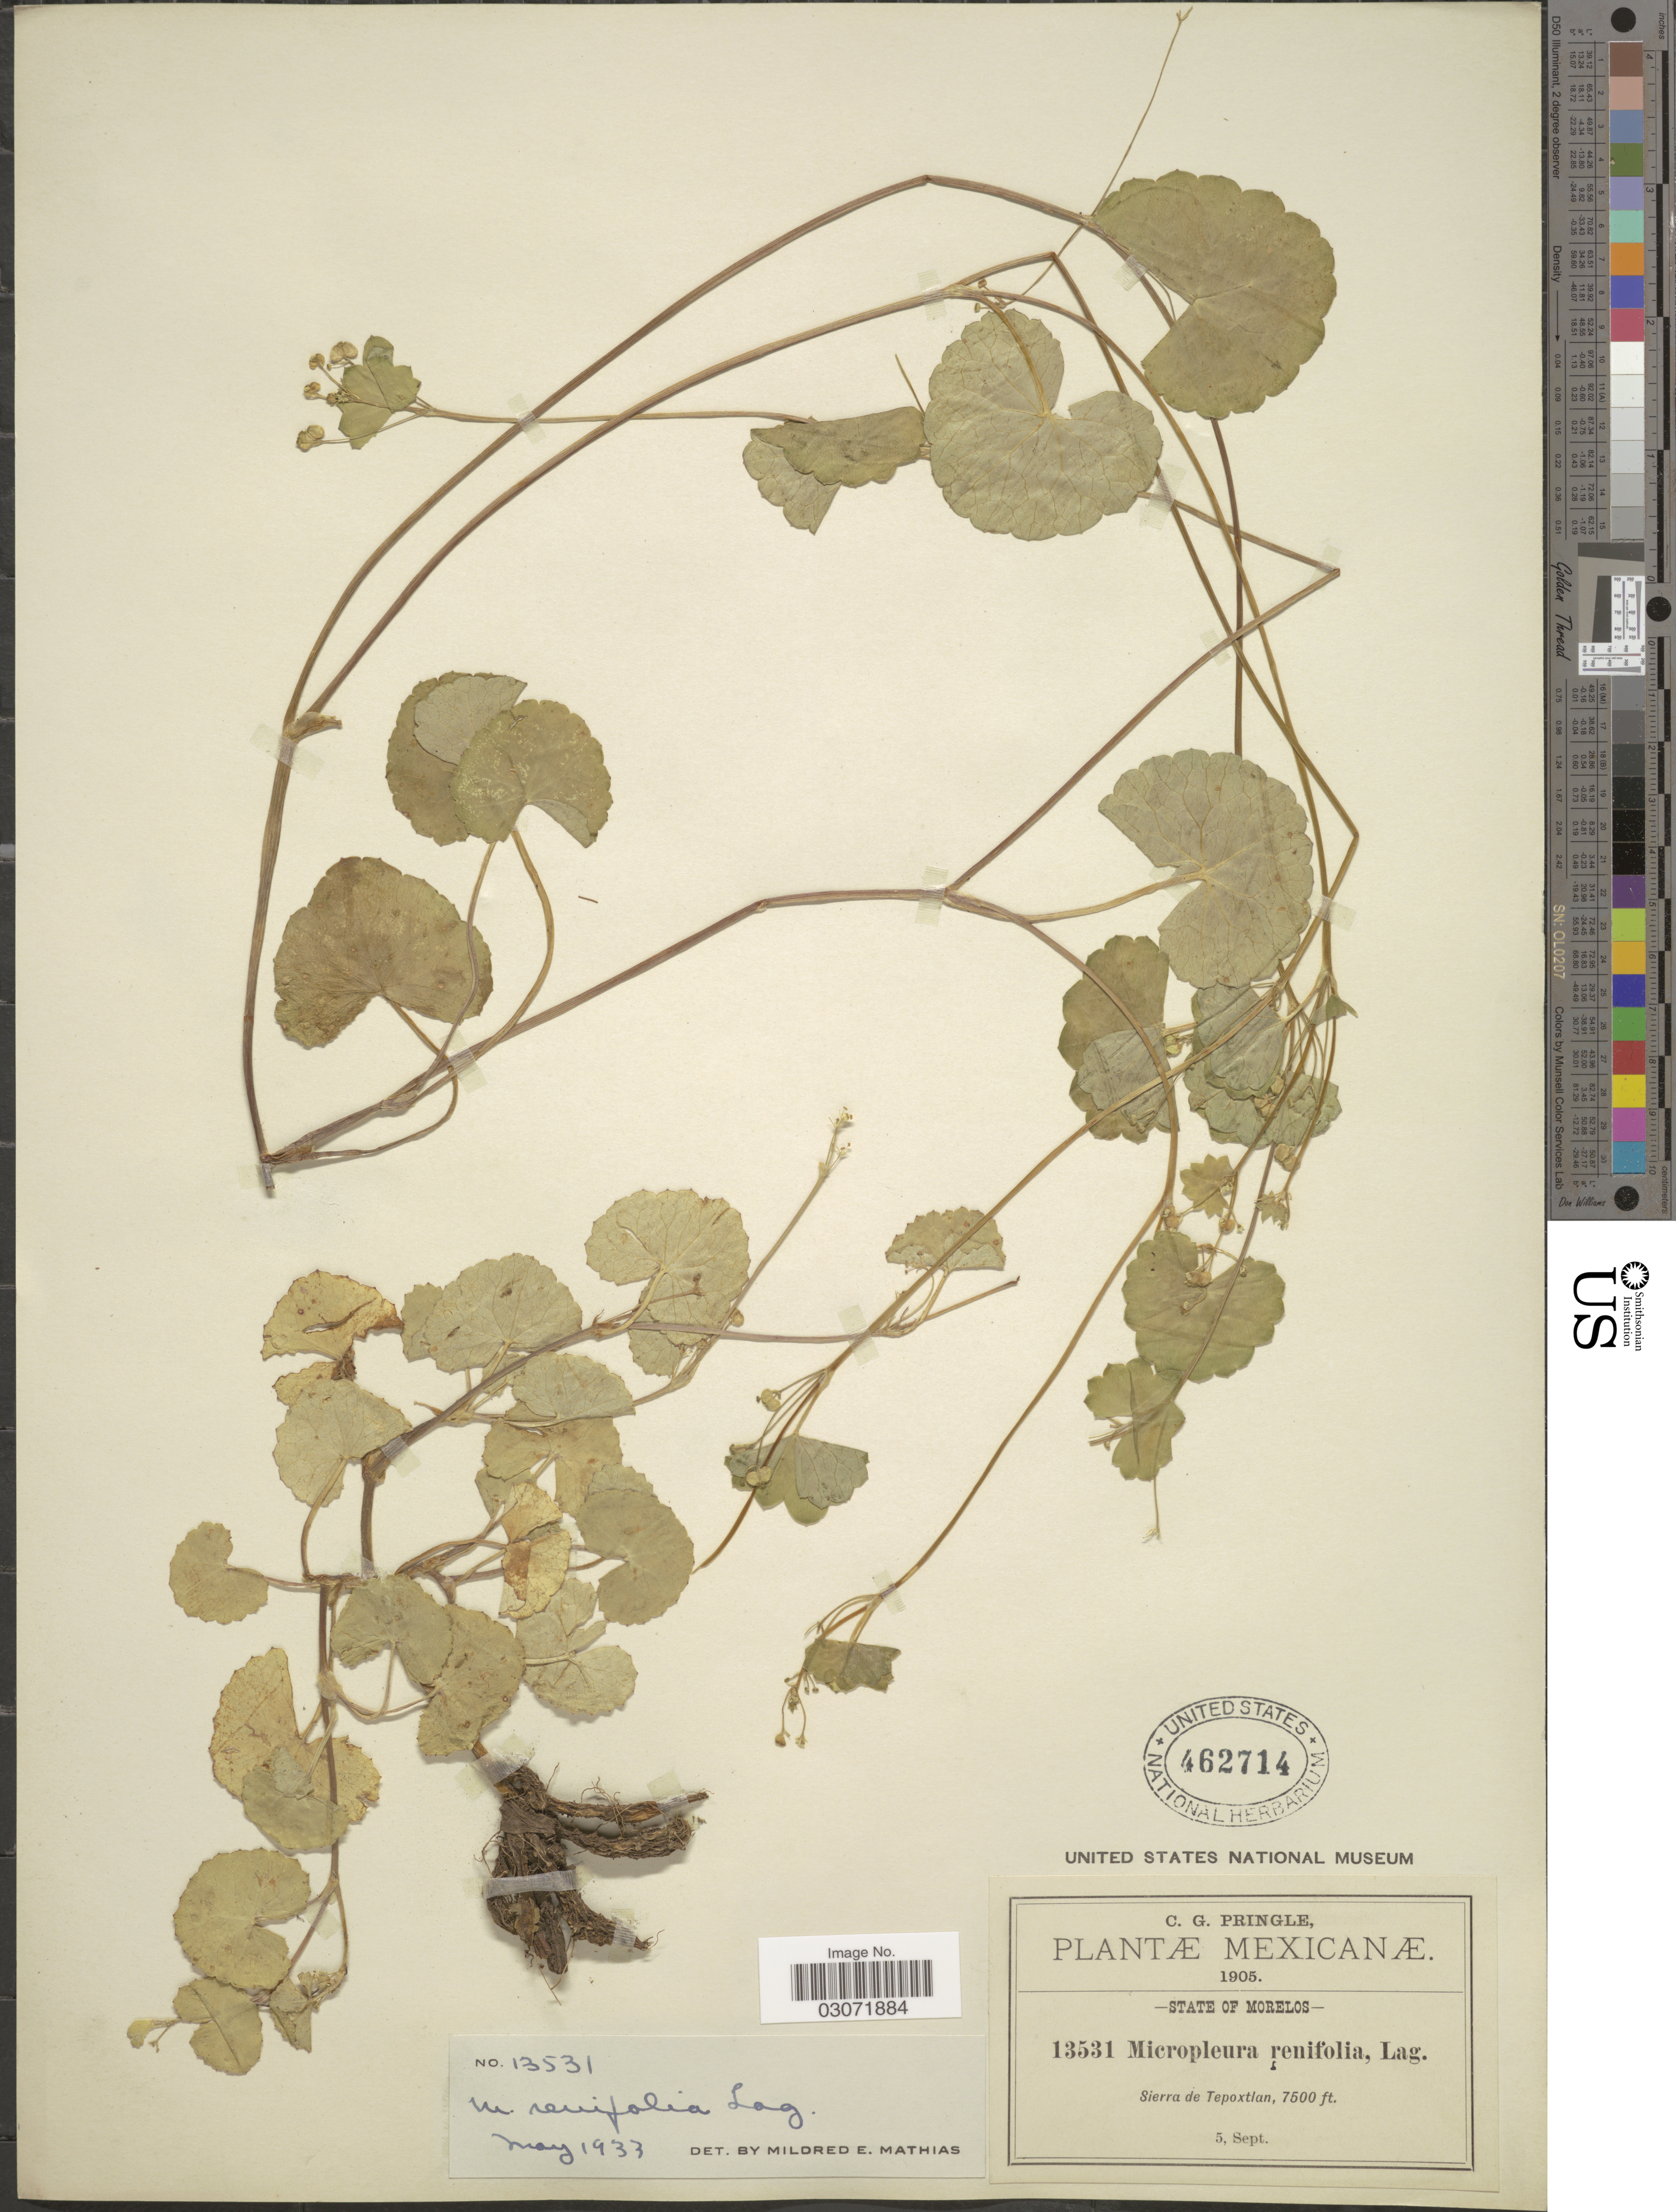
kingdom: Plantae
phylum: Tracheophyta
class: Magnoliopsida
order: Apiales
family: Apiaceae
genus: Micropleura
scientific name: Micropleura renifolia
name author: Lag.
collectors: C. G. Pringle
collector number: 13531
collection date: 1905-09-05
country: Mexico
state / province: Morelos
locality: Sierra de Tepoxtlan.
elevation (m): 2286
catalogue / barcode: US 462714